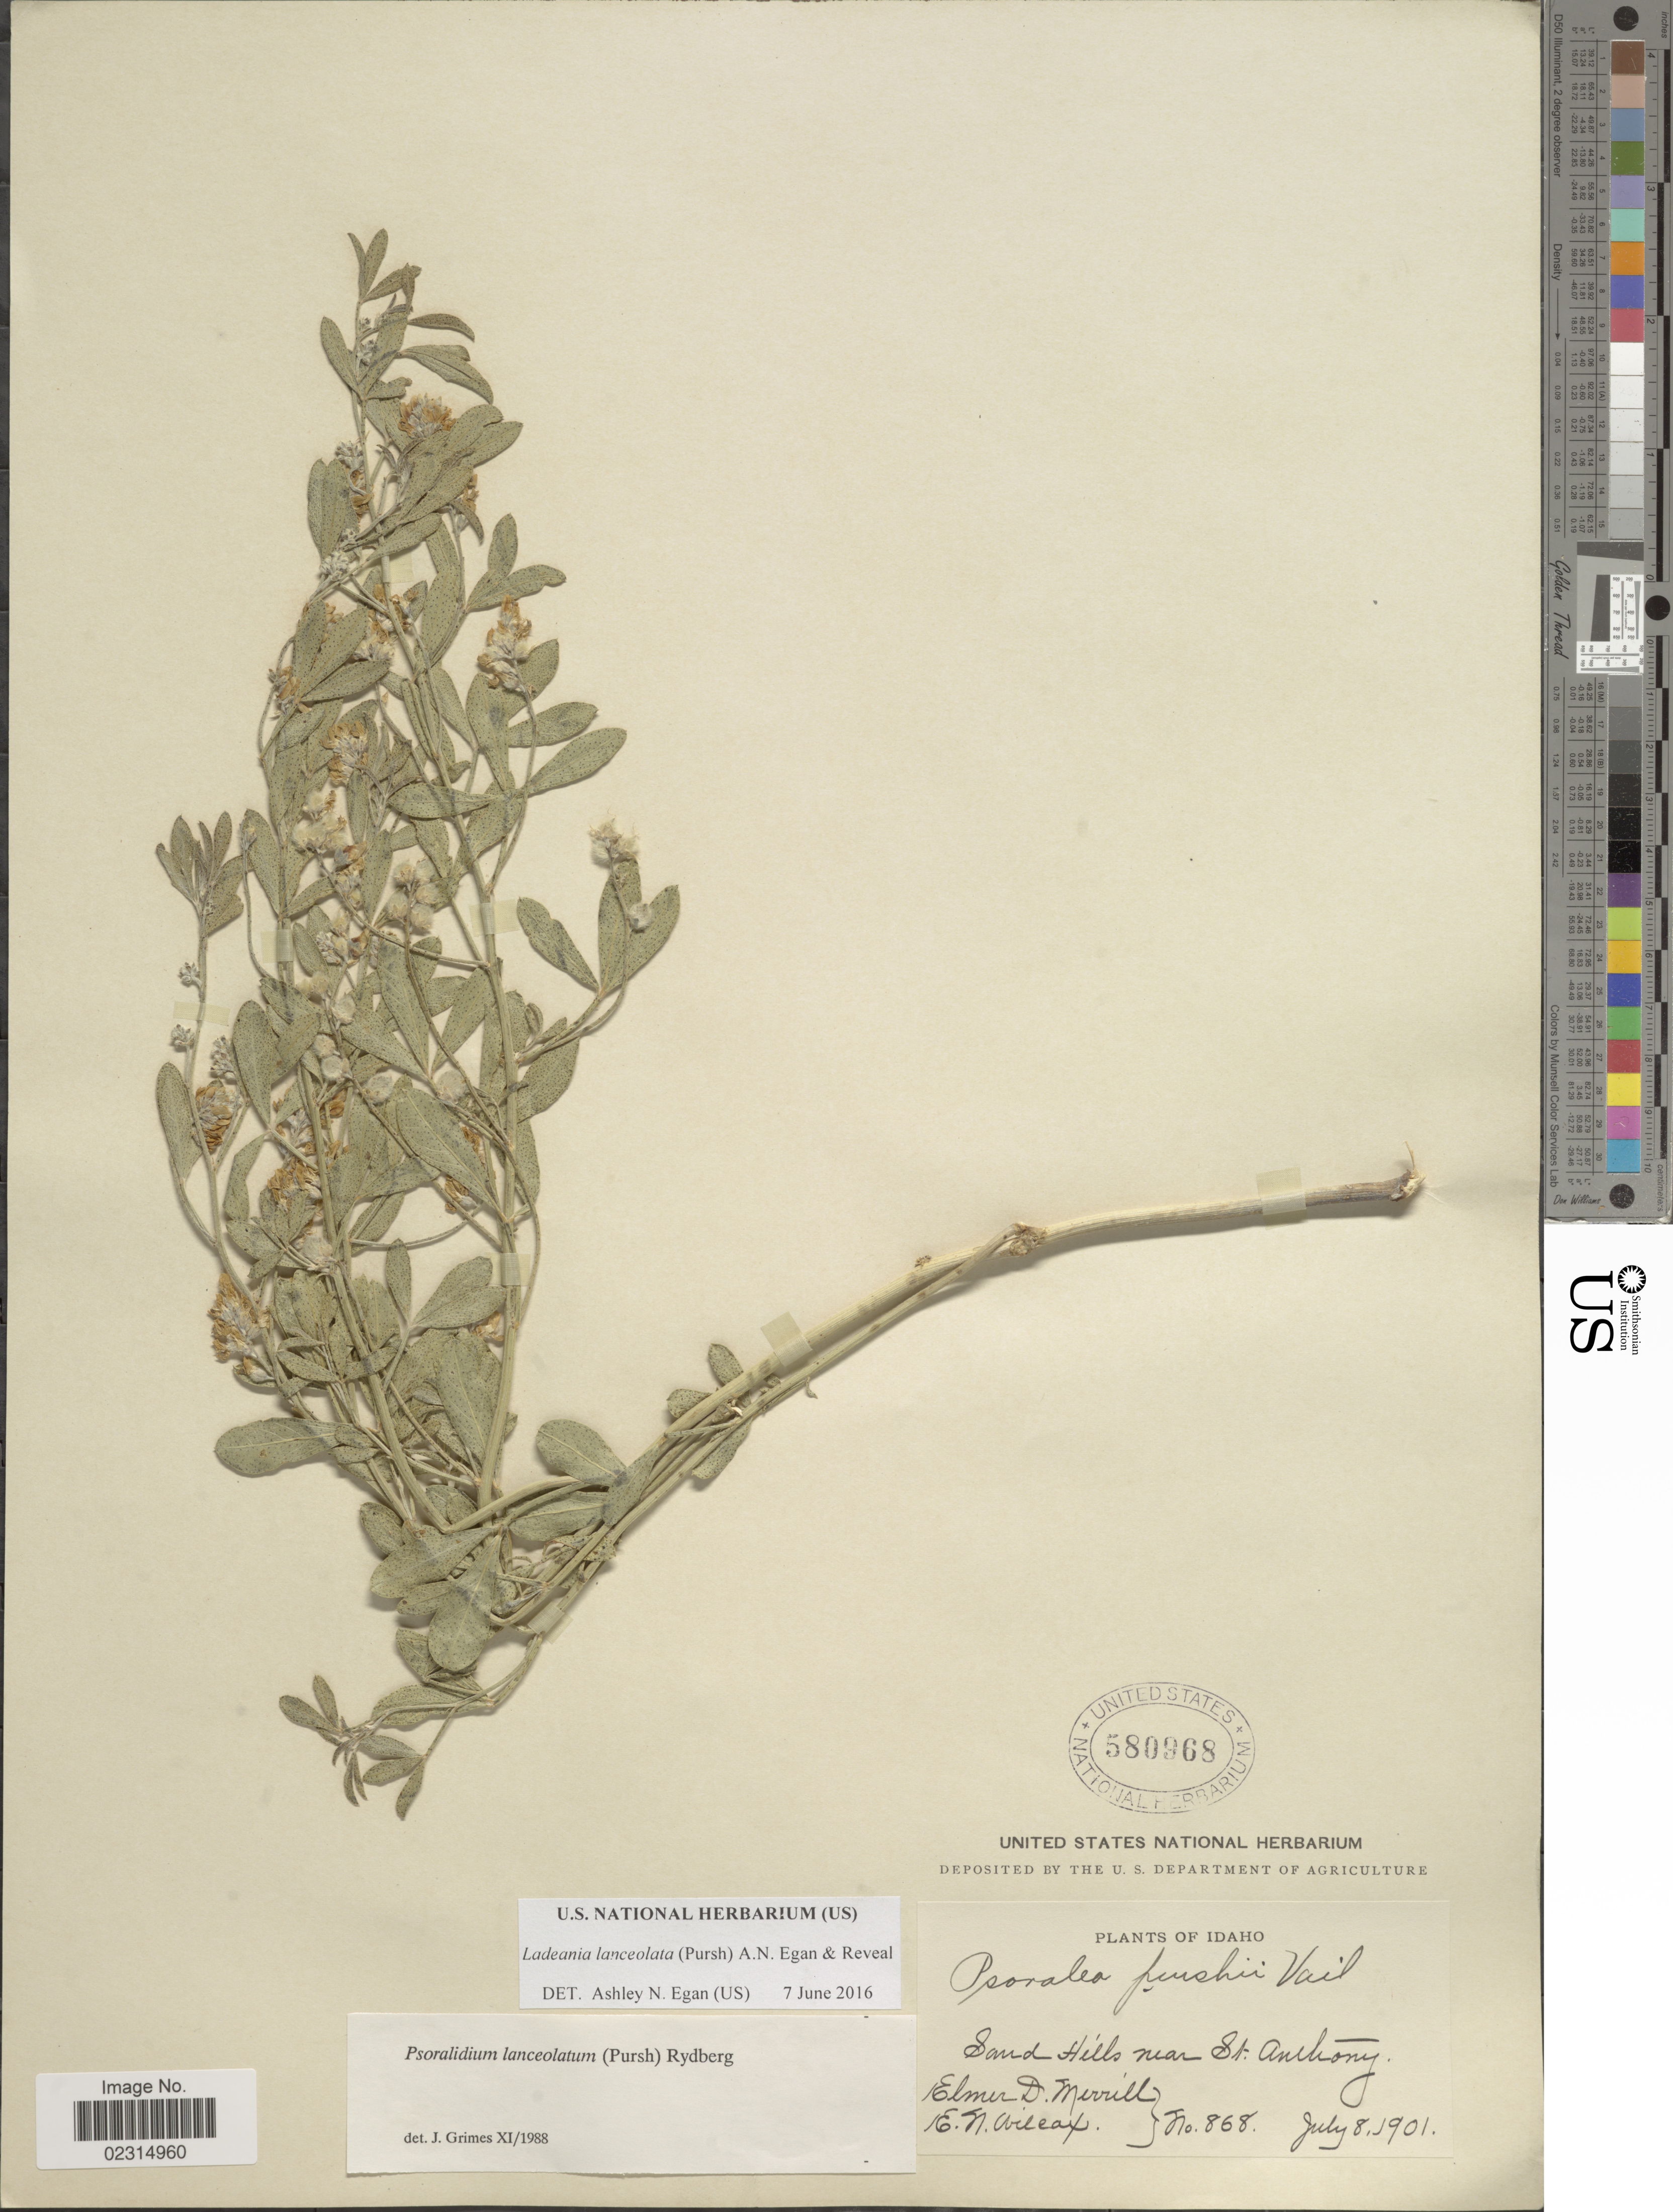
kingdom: Plantae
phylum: Tracheophyta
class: Magnoliopsida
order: Fabales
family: Fabaceae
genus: Ladeania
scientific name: Ladeania lanceolata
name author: (Pursh) A.N. Egan & Reveal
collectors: E. D. Merrill & E. Wilcox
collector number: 868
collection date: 1901-07-08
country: United States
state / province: Idaho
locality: Sand Hills near St. Anthony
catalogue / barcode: US 580968